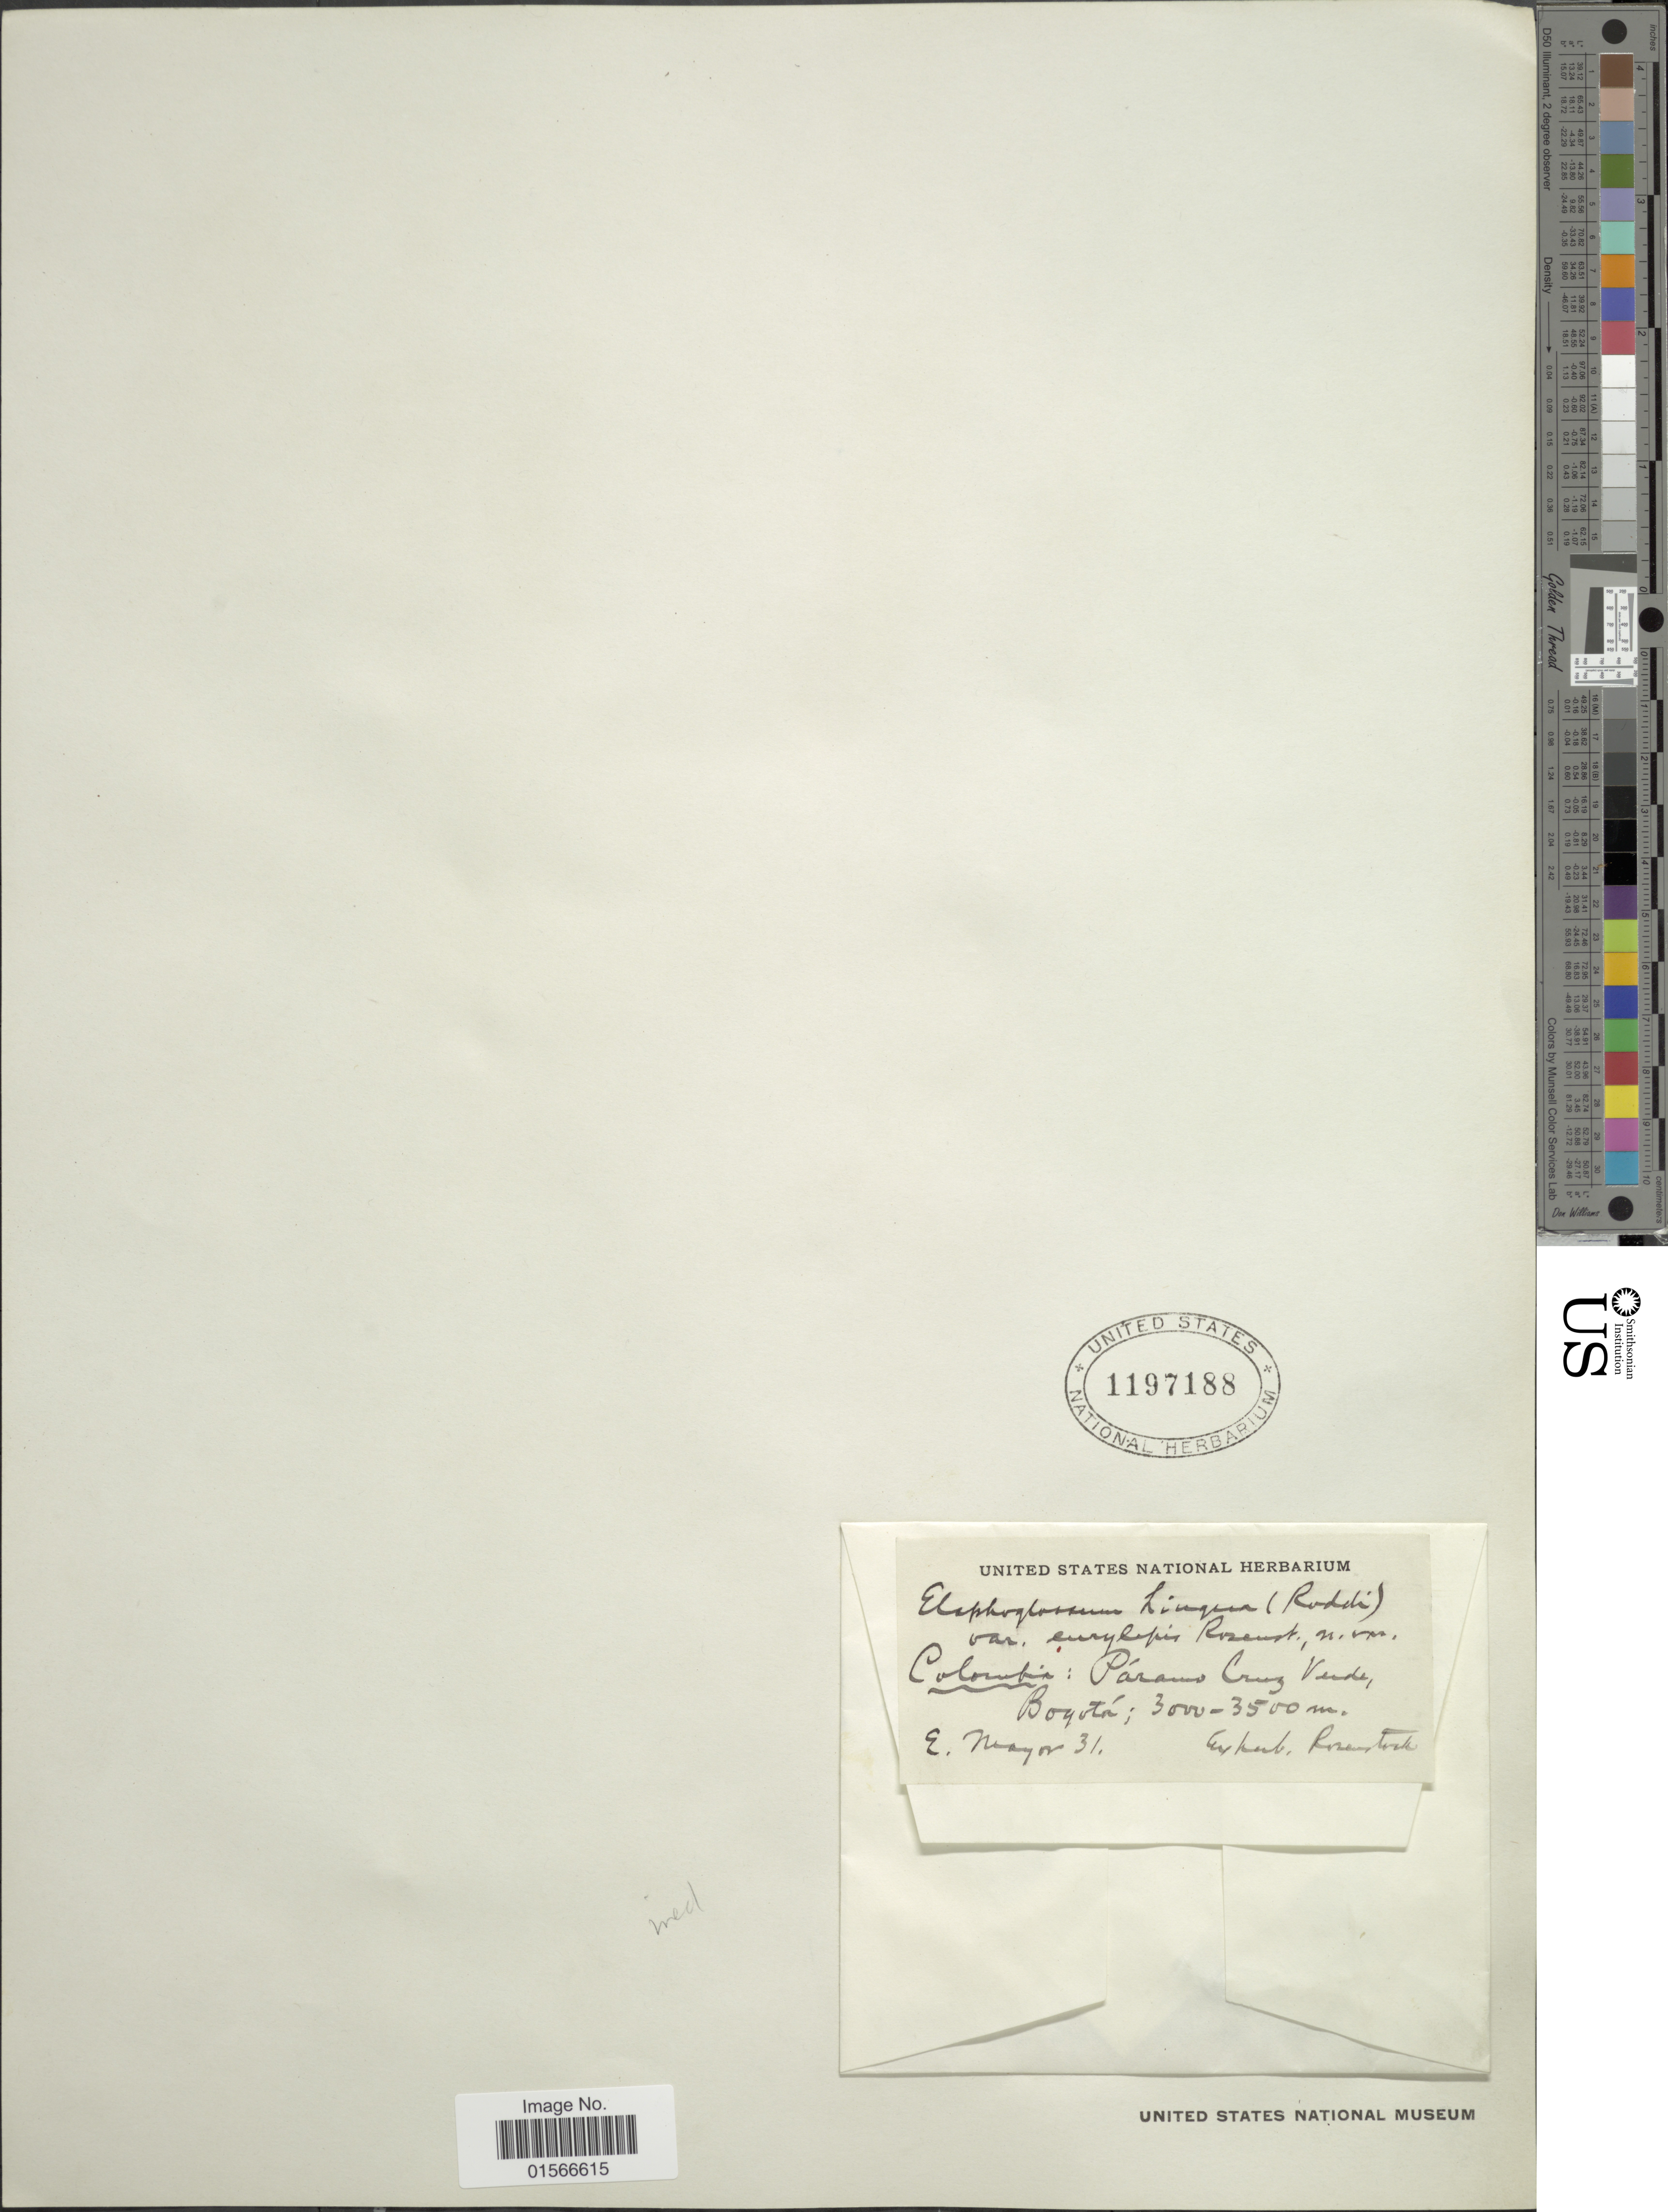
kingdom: Plantae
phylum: Tracheophyta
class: Polypodiopsida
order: Polypodiales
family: Dryopteridaceae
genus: Elaphoglossum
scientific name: Elaphoglossum glossophyllum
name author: Hieron.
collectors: E. Mayor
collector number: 31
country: Colombia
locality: Páramo Cruz Verde, Bogotá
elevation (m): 3000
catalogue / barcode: US 1197188